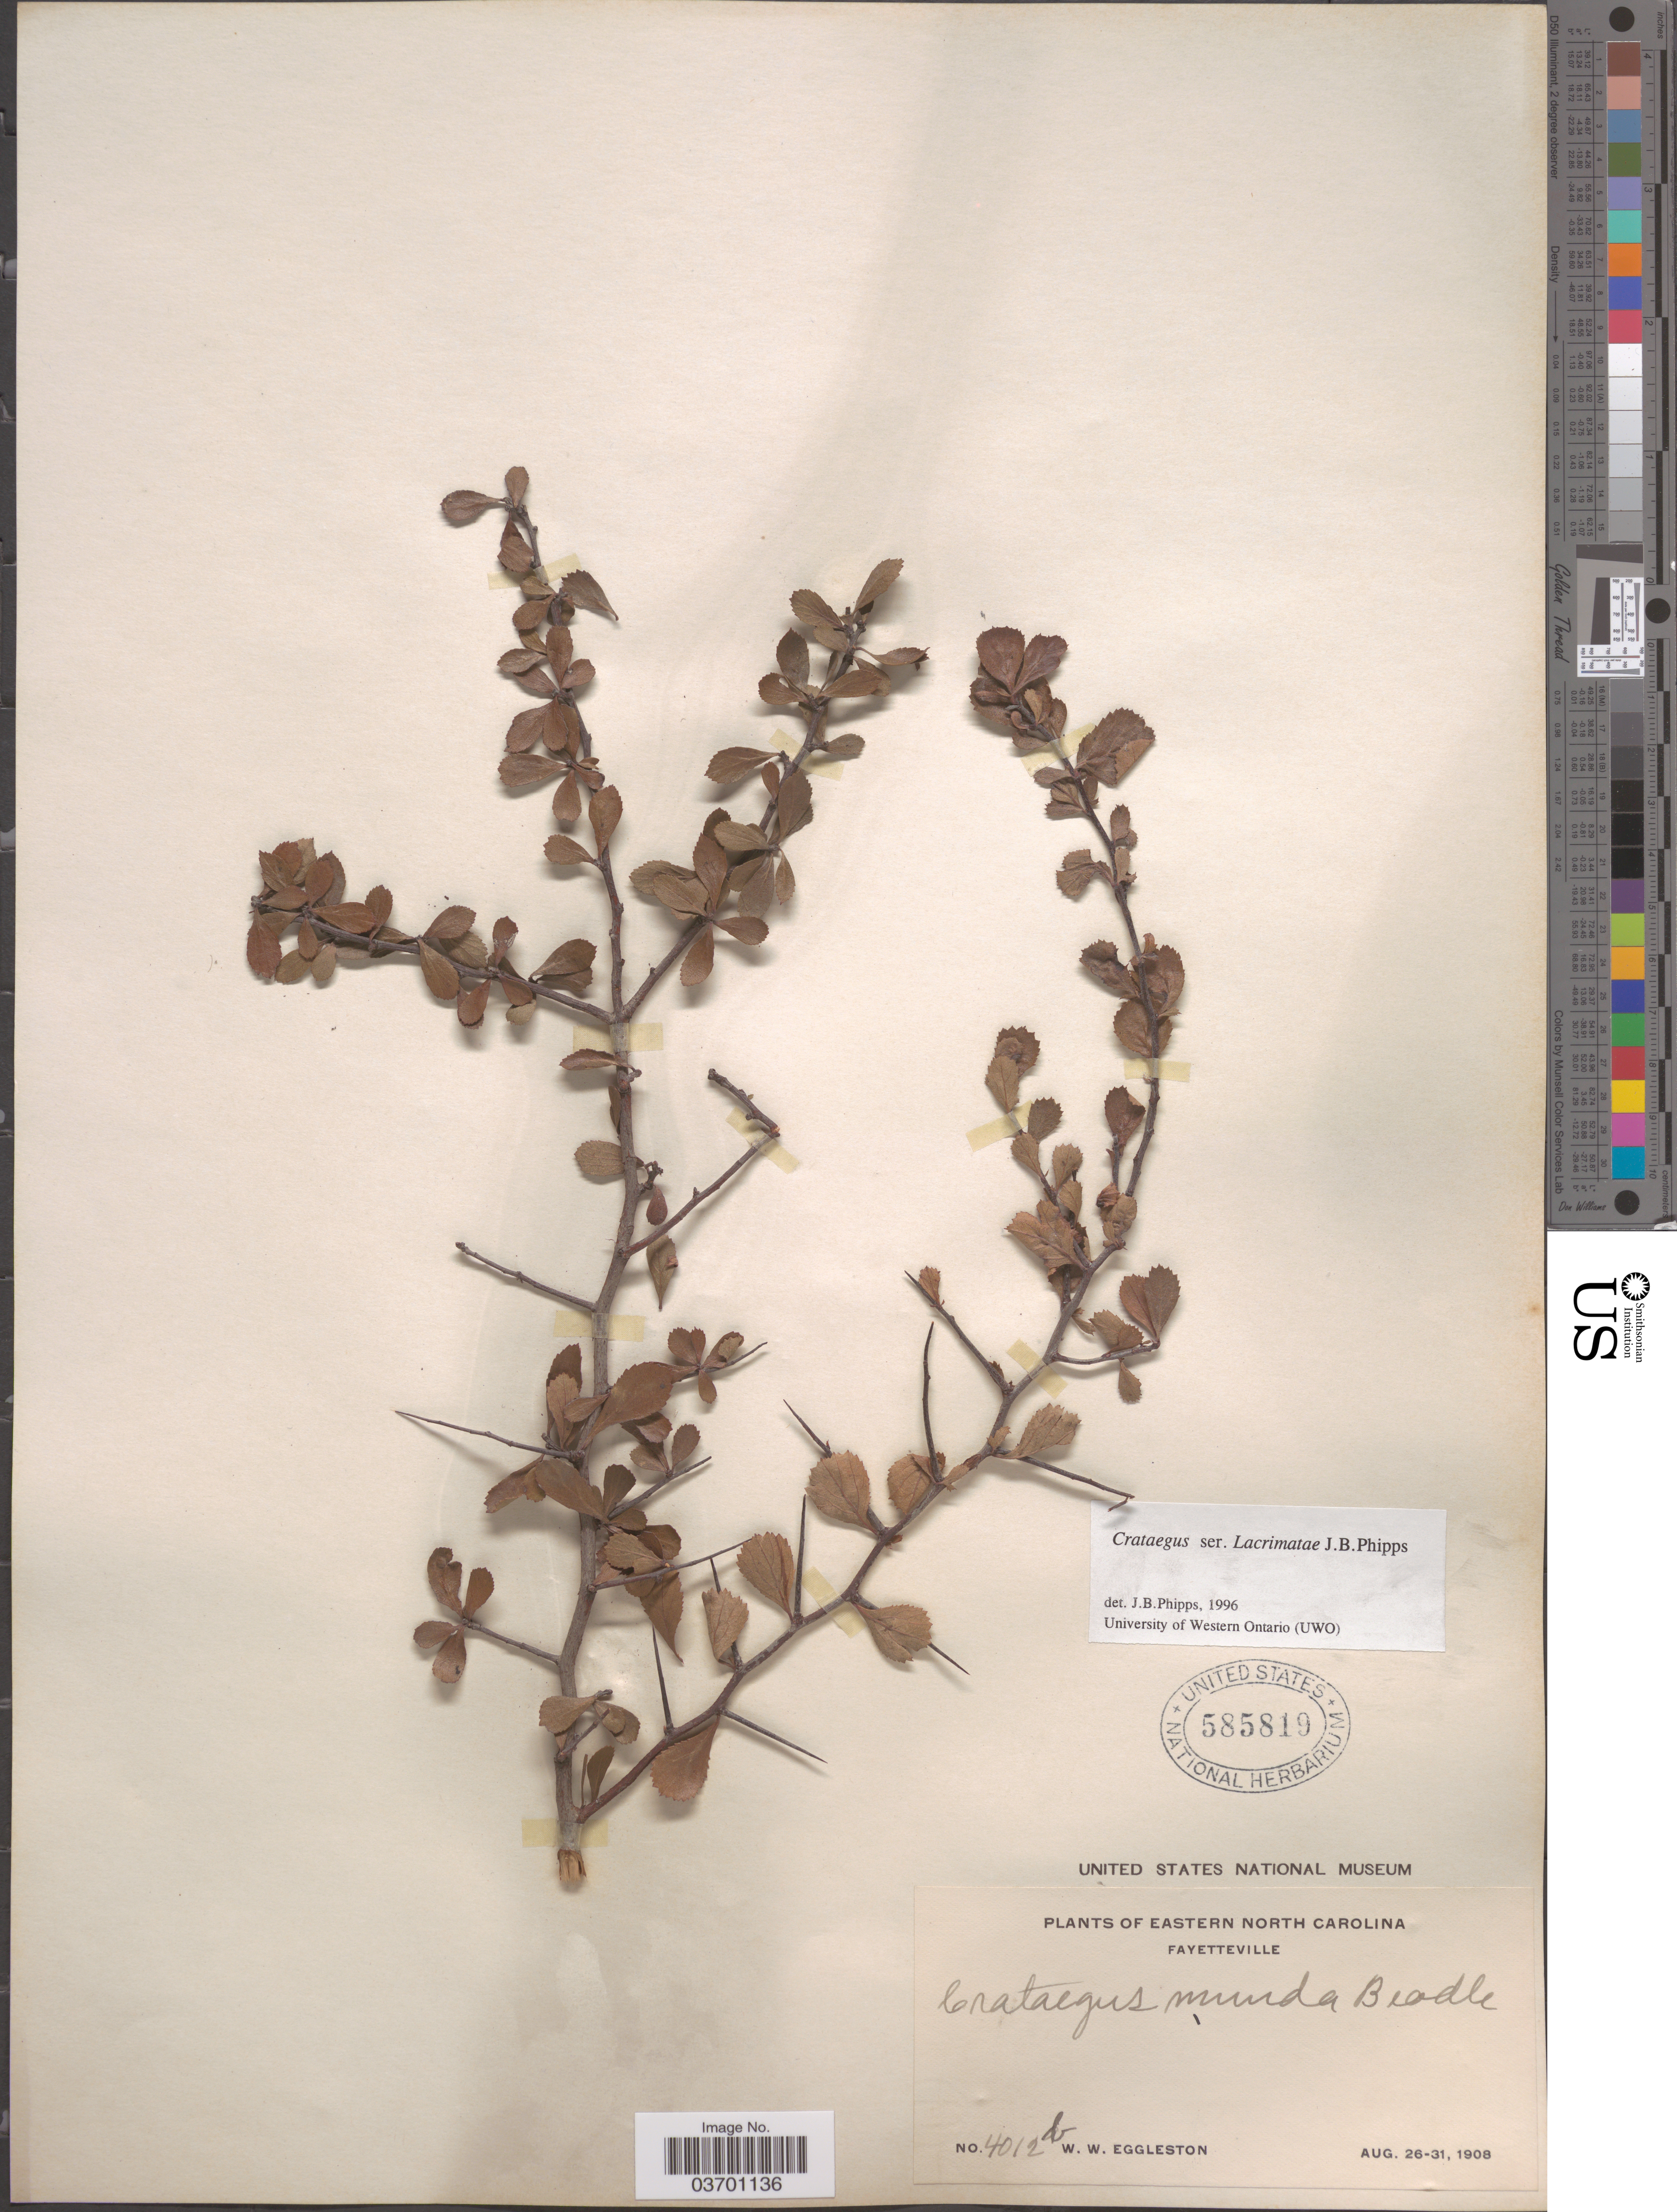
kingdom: Plantae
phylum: Tracheophyta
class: Magnoliopsida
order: Rosales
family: Rosaceae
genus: Crataegus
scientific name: Crataegus munda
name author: Beadle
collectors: W. W. Eggleston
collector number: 4012b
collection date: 1908-08-26/1908-08-31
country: United States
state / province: North Carolina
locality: Eastern North Carolina. Fayetteville.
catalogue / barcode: US 585819